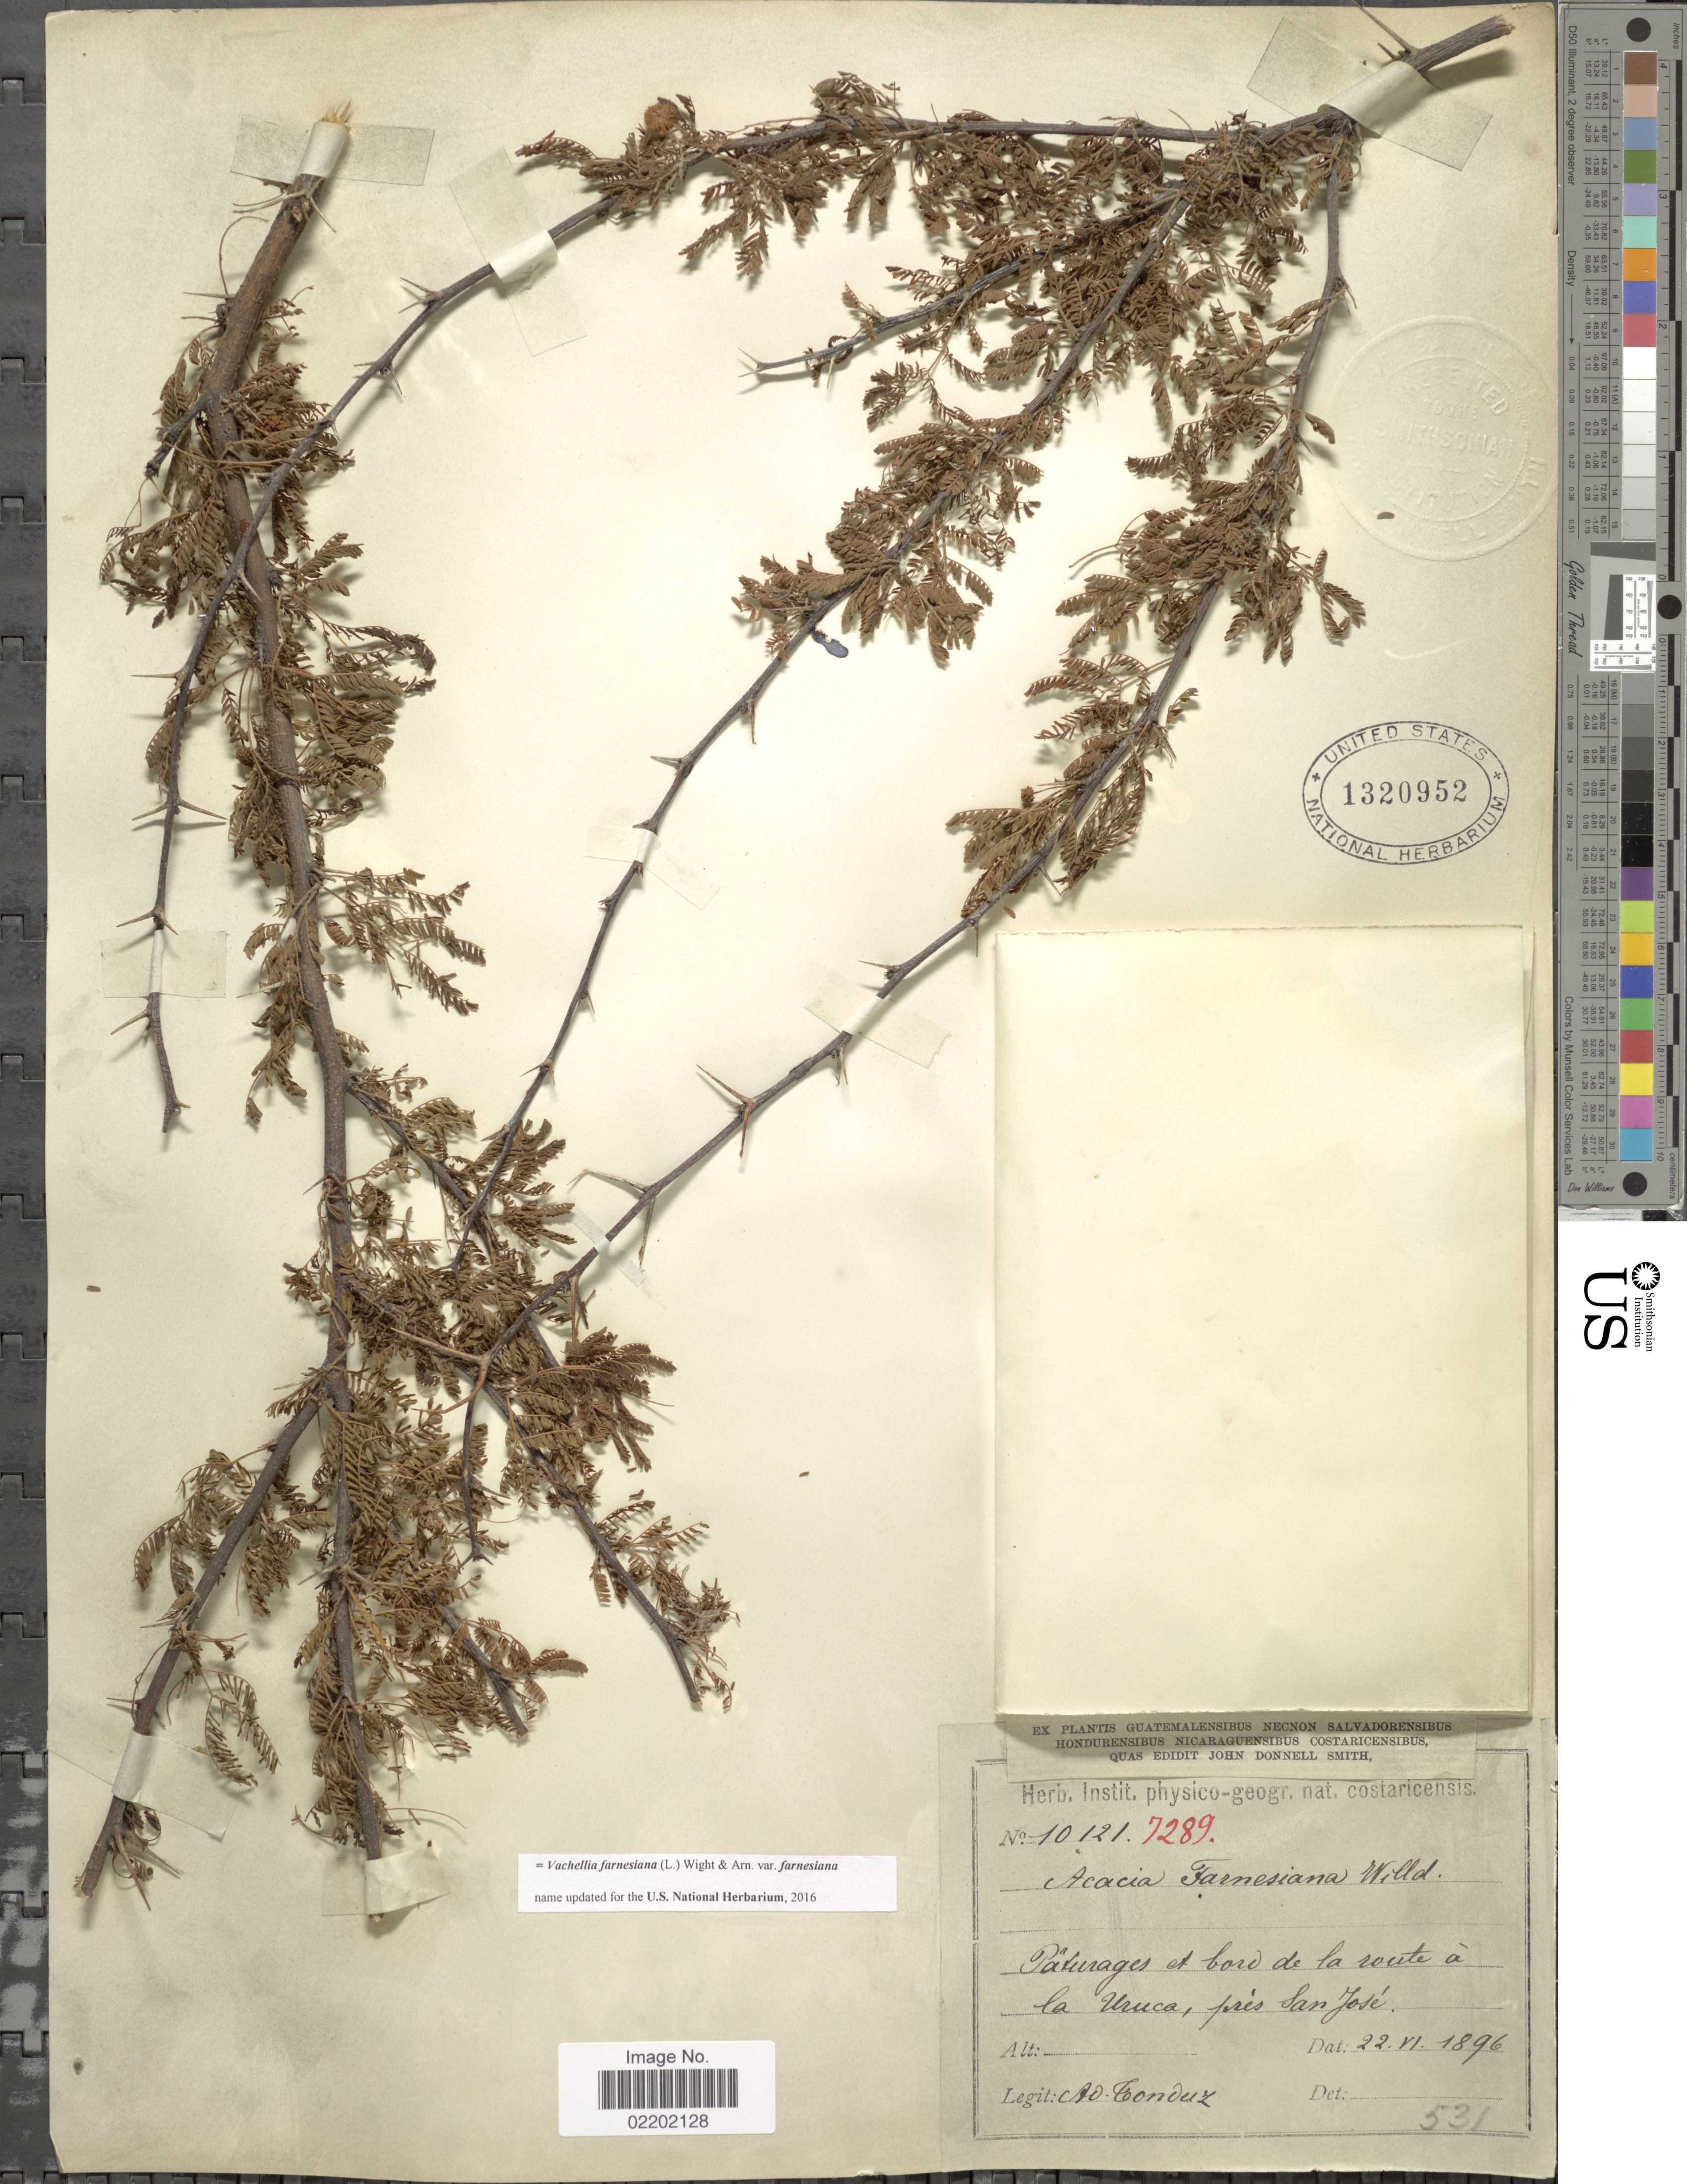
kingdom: Plantae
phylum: Tracheophyta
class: Magnoliopsida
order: Fabales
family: Fabaceae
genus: Vachellia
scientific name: Vachellia farnesiana var. farnesiana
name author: (L.) Wight & Arn.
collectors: A. Tonduz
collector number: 10121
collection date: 1896-06-22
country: Costa Rica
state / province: San José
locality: Pâturages et bord de la route á la Uruca, prés San José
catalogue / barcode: US 1320952